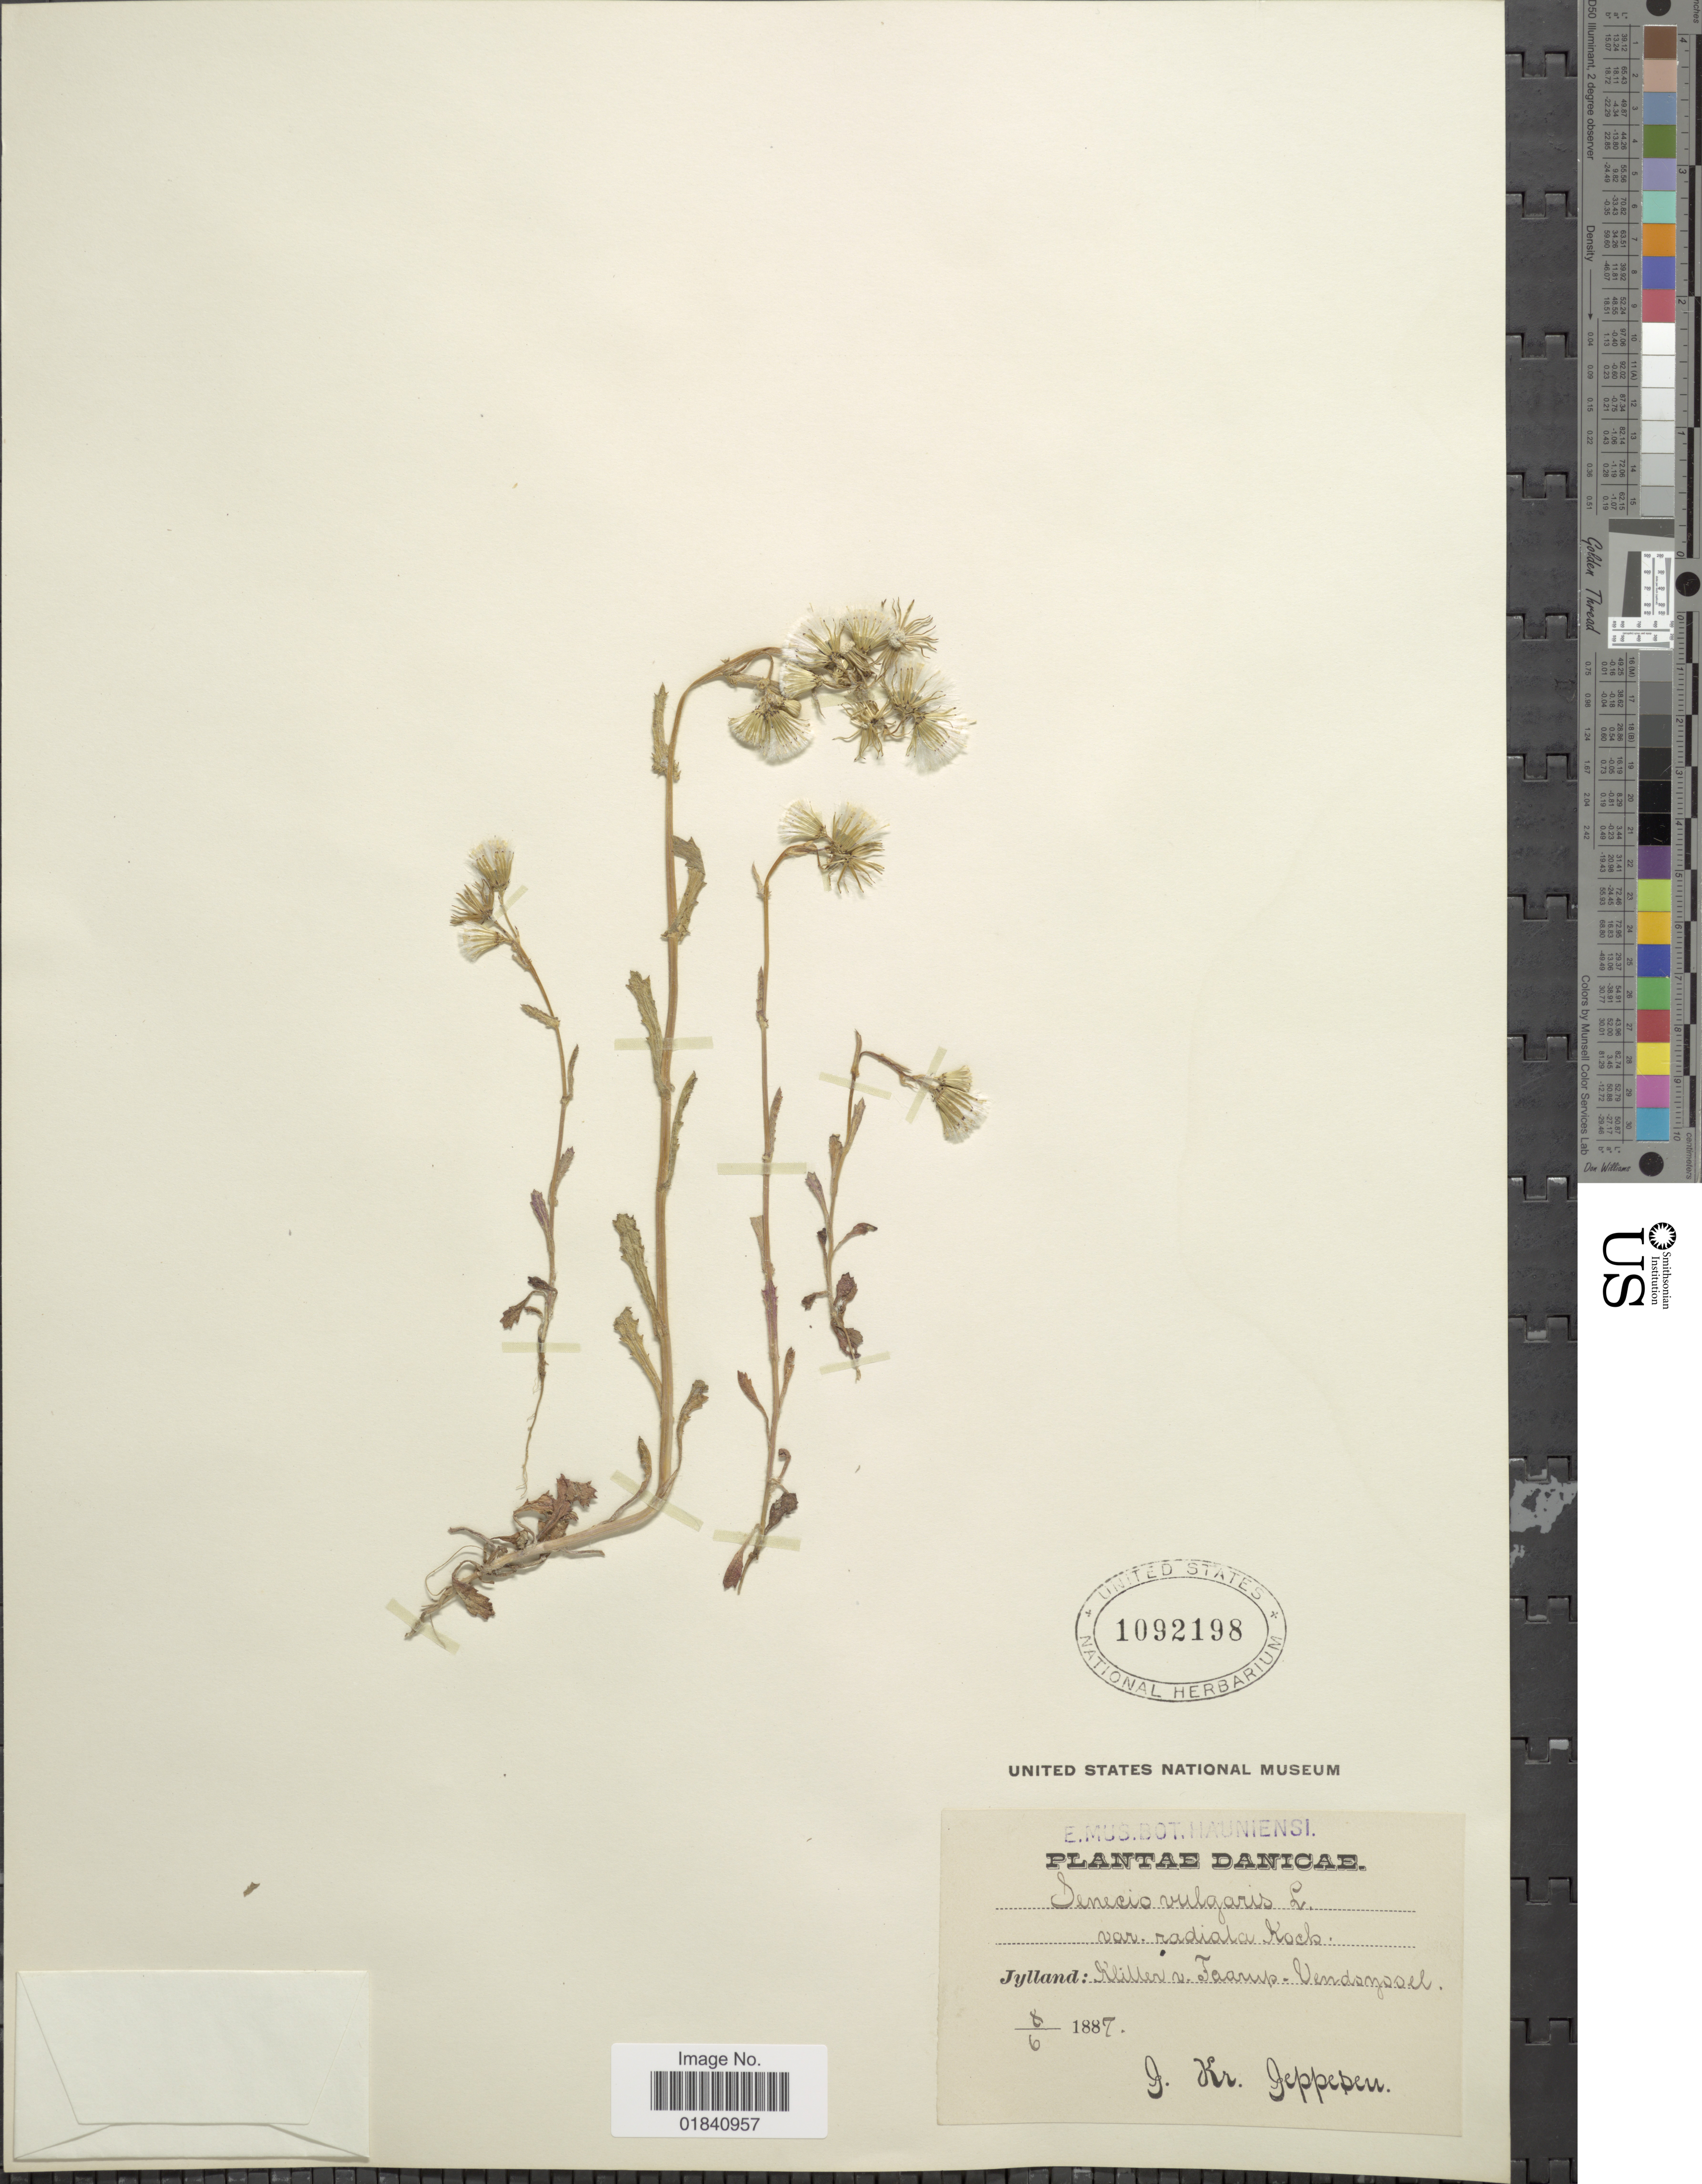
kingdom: Plantae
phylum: Tracheophyta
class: Magnoliopsida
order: Asterales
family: Asteraceae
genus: Senecio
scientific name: Senecio vulgaris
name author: L.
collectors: J. Jeppesen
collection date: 1887-06-08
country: Denmark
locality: Danicae. Jylland: Kliller v. Faarup. Vendsyssel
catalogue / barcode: US 1092198